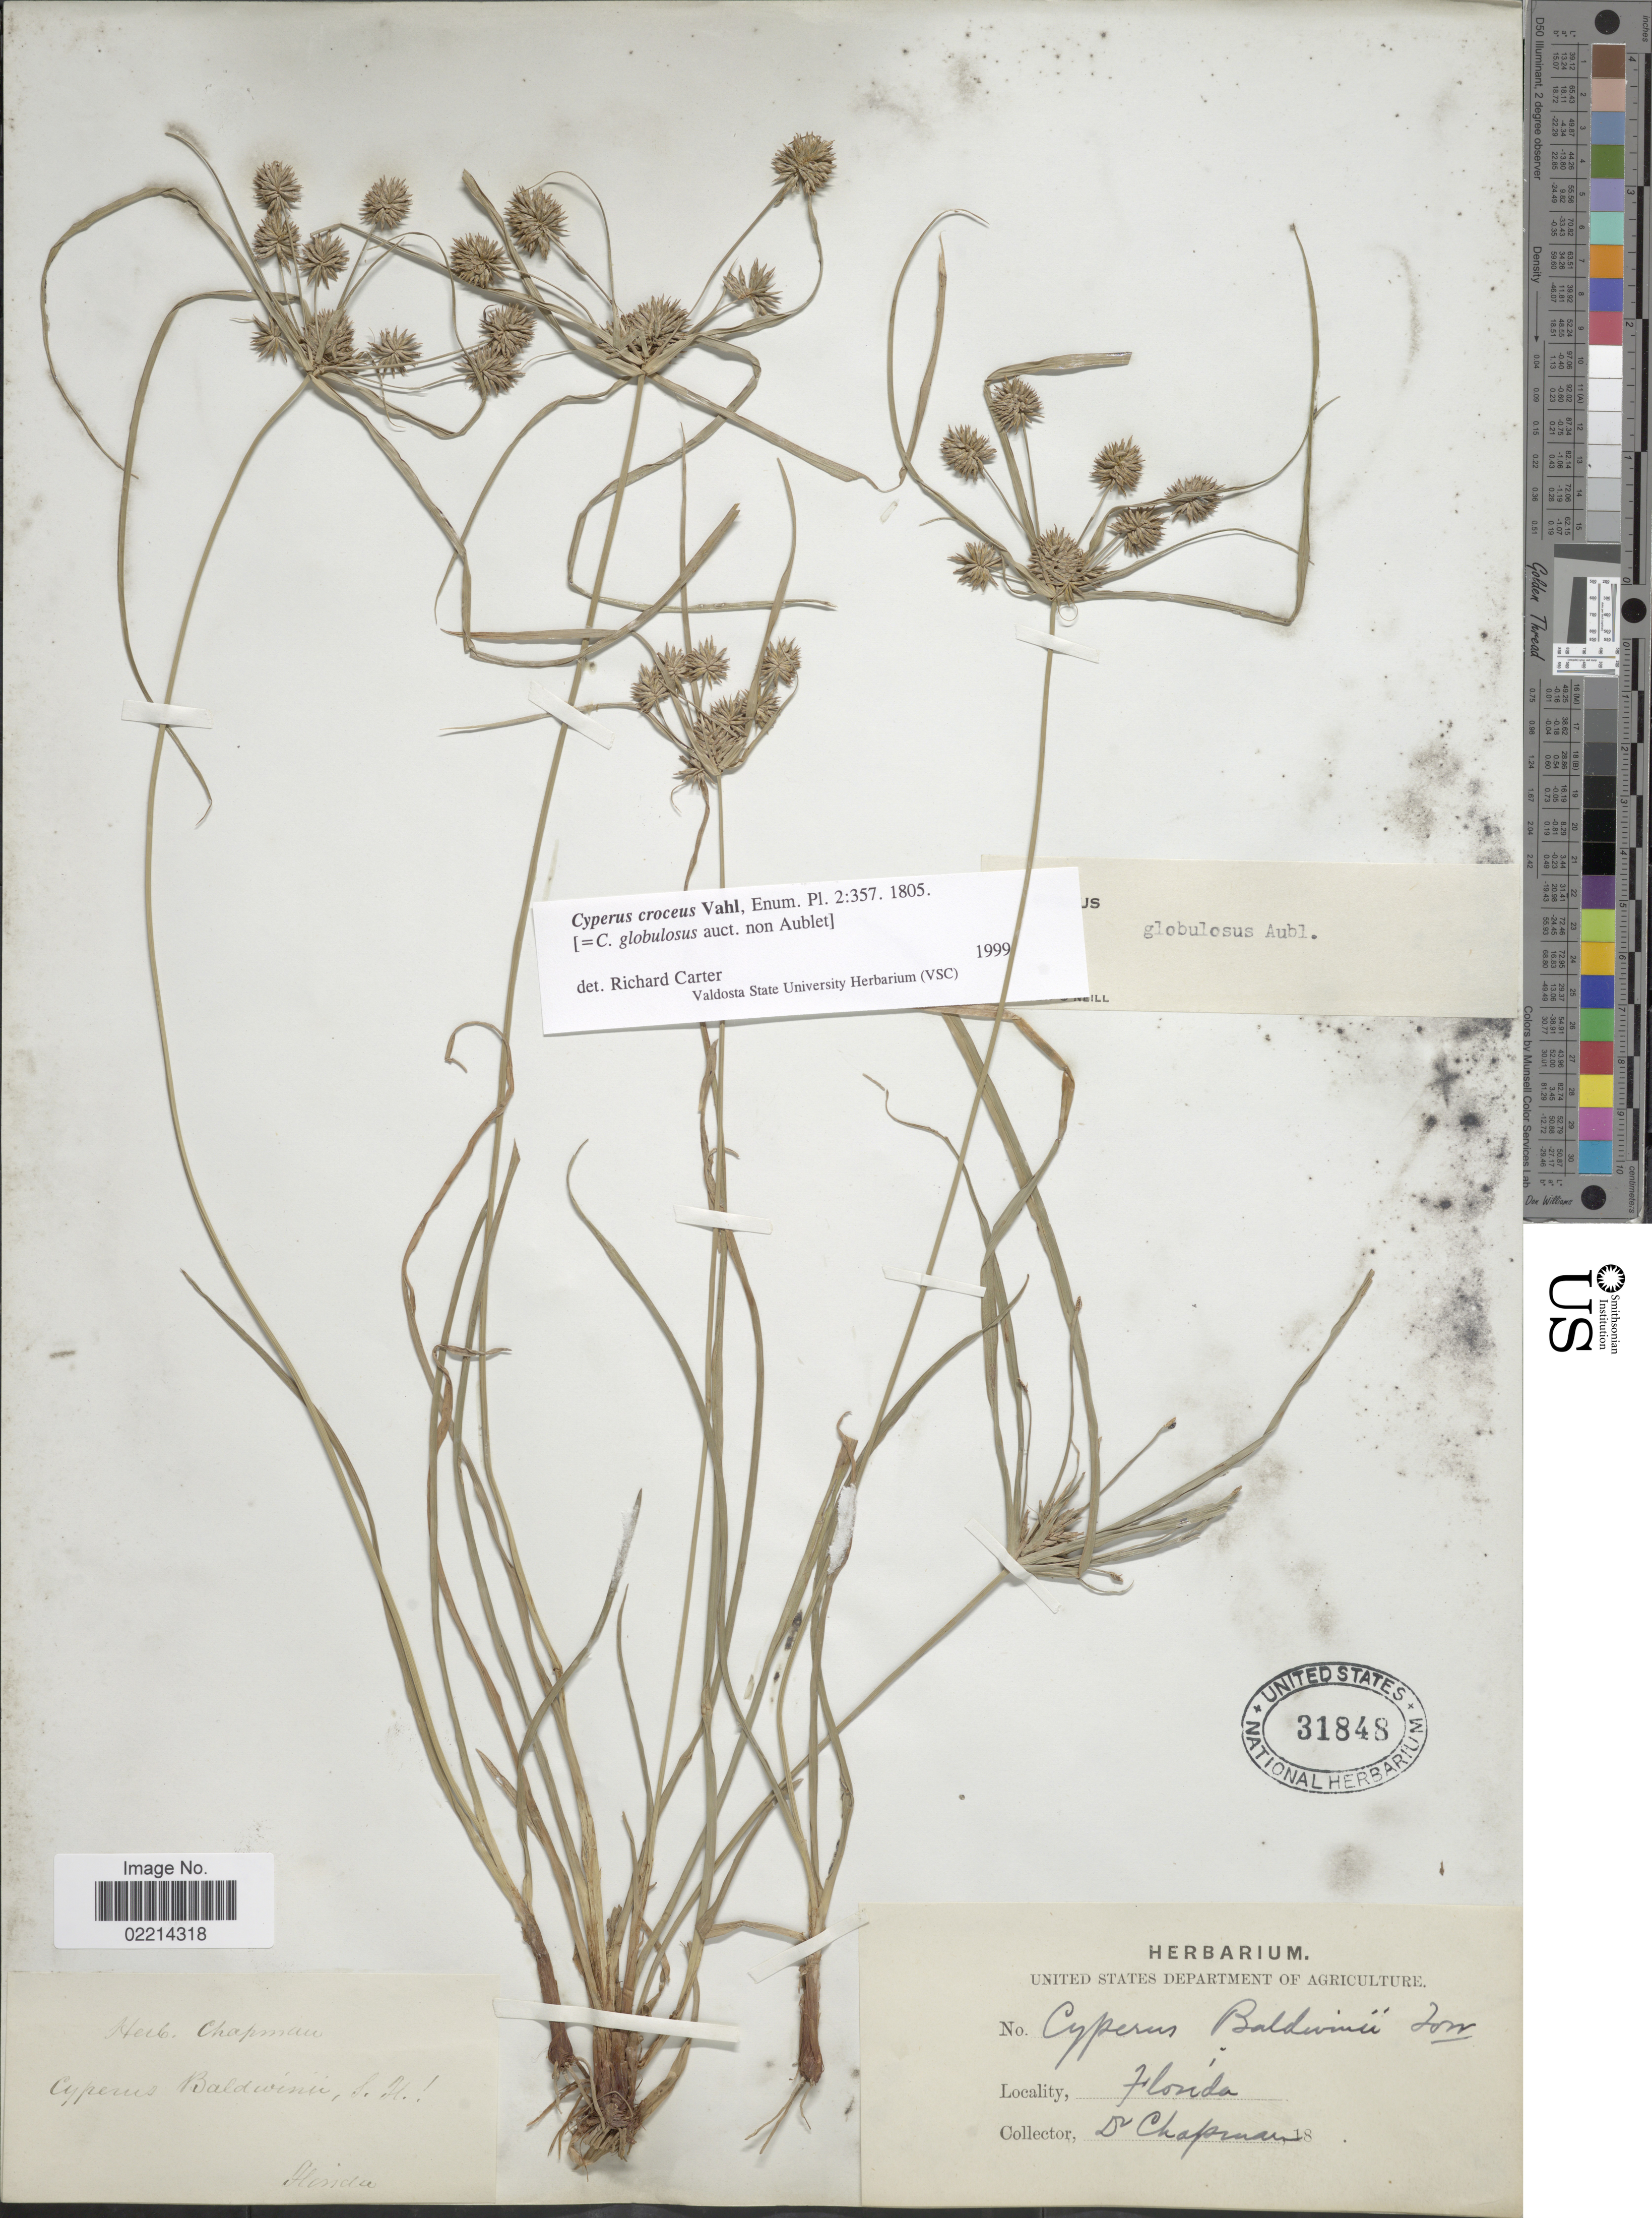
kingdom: Plantae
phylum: Tracheophyta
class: Liliopsida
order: Poales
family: Cyperaceae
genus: Cyperus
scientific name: Cyperus croceus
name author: Vahl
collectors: A. Chapman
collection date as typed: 18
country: United States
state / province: Florida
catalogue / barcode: US 31848